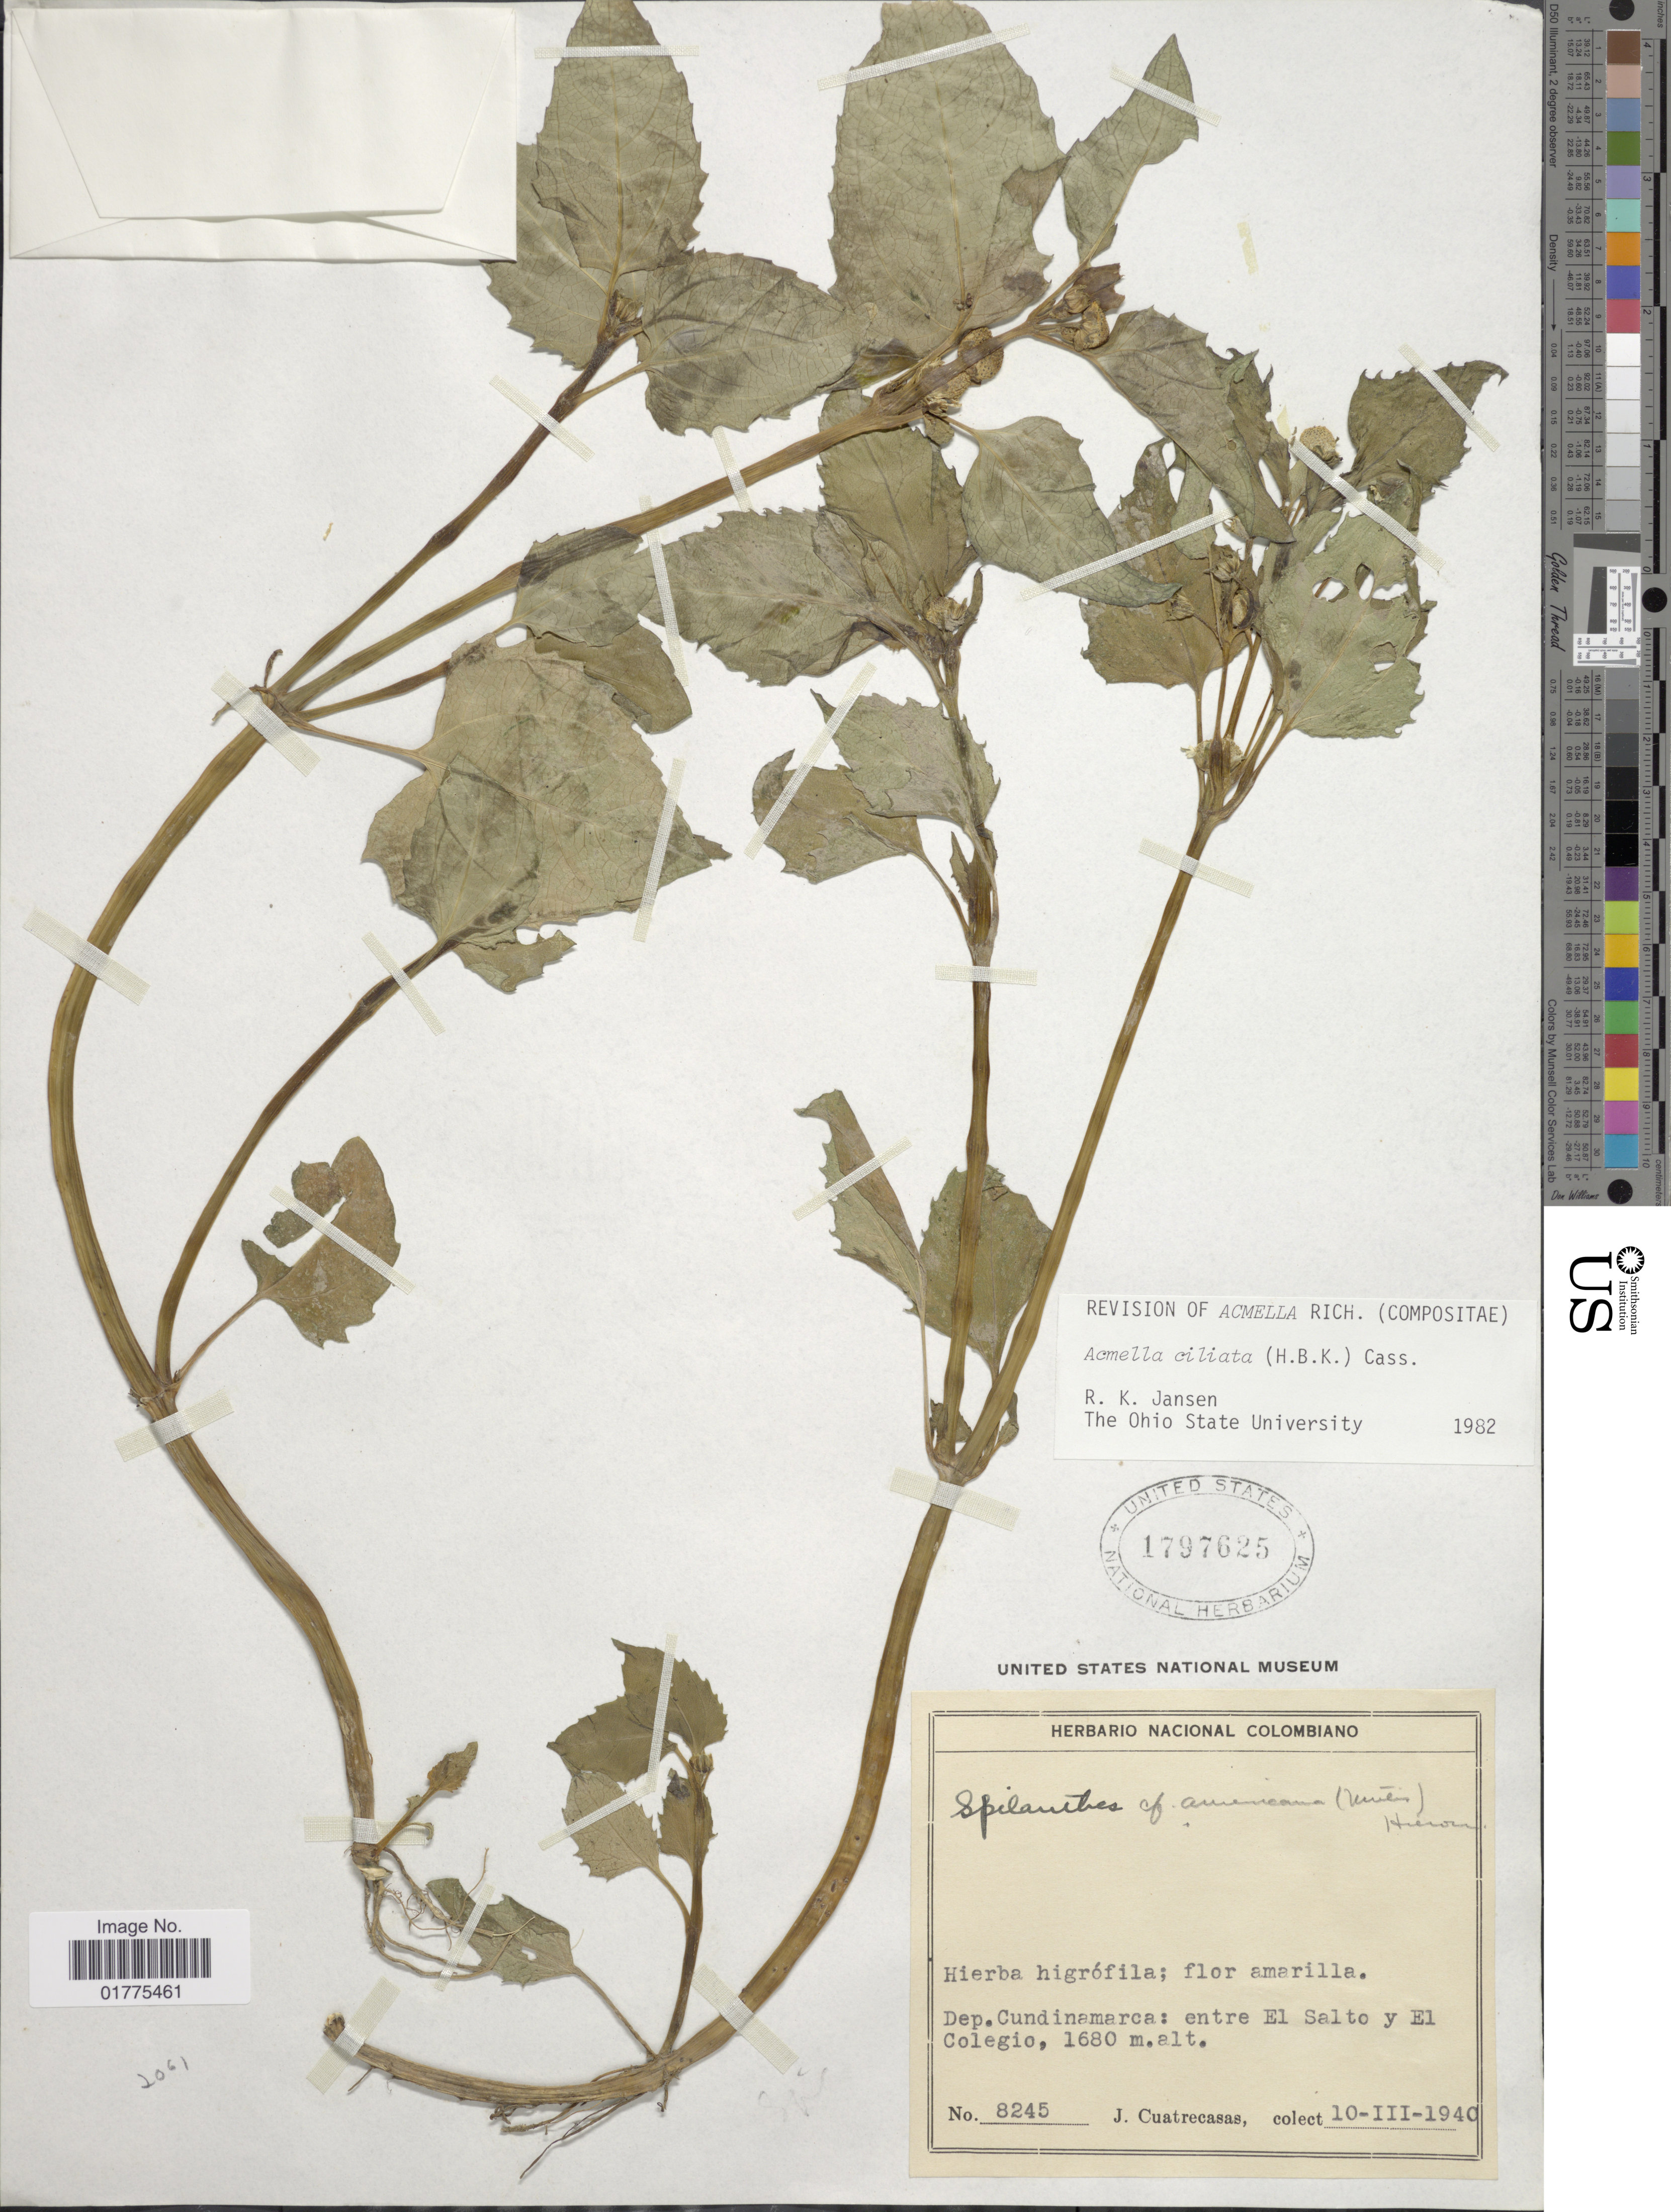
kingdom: Plantae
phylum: Tracheophyta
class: Magnoliopsida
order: Asterales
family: Asteraceae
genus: Acmella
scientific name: Acmella ciliata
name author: (Kunth) Cass.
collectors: J. Cuatrecasas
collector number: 8245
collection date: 1940-03-10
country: Colombia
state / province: Cundinamarca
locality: Entre El Salto y El Colegio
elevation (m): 1680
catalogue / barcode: US 179625